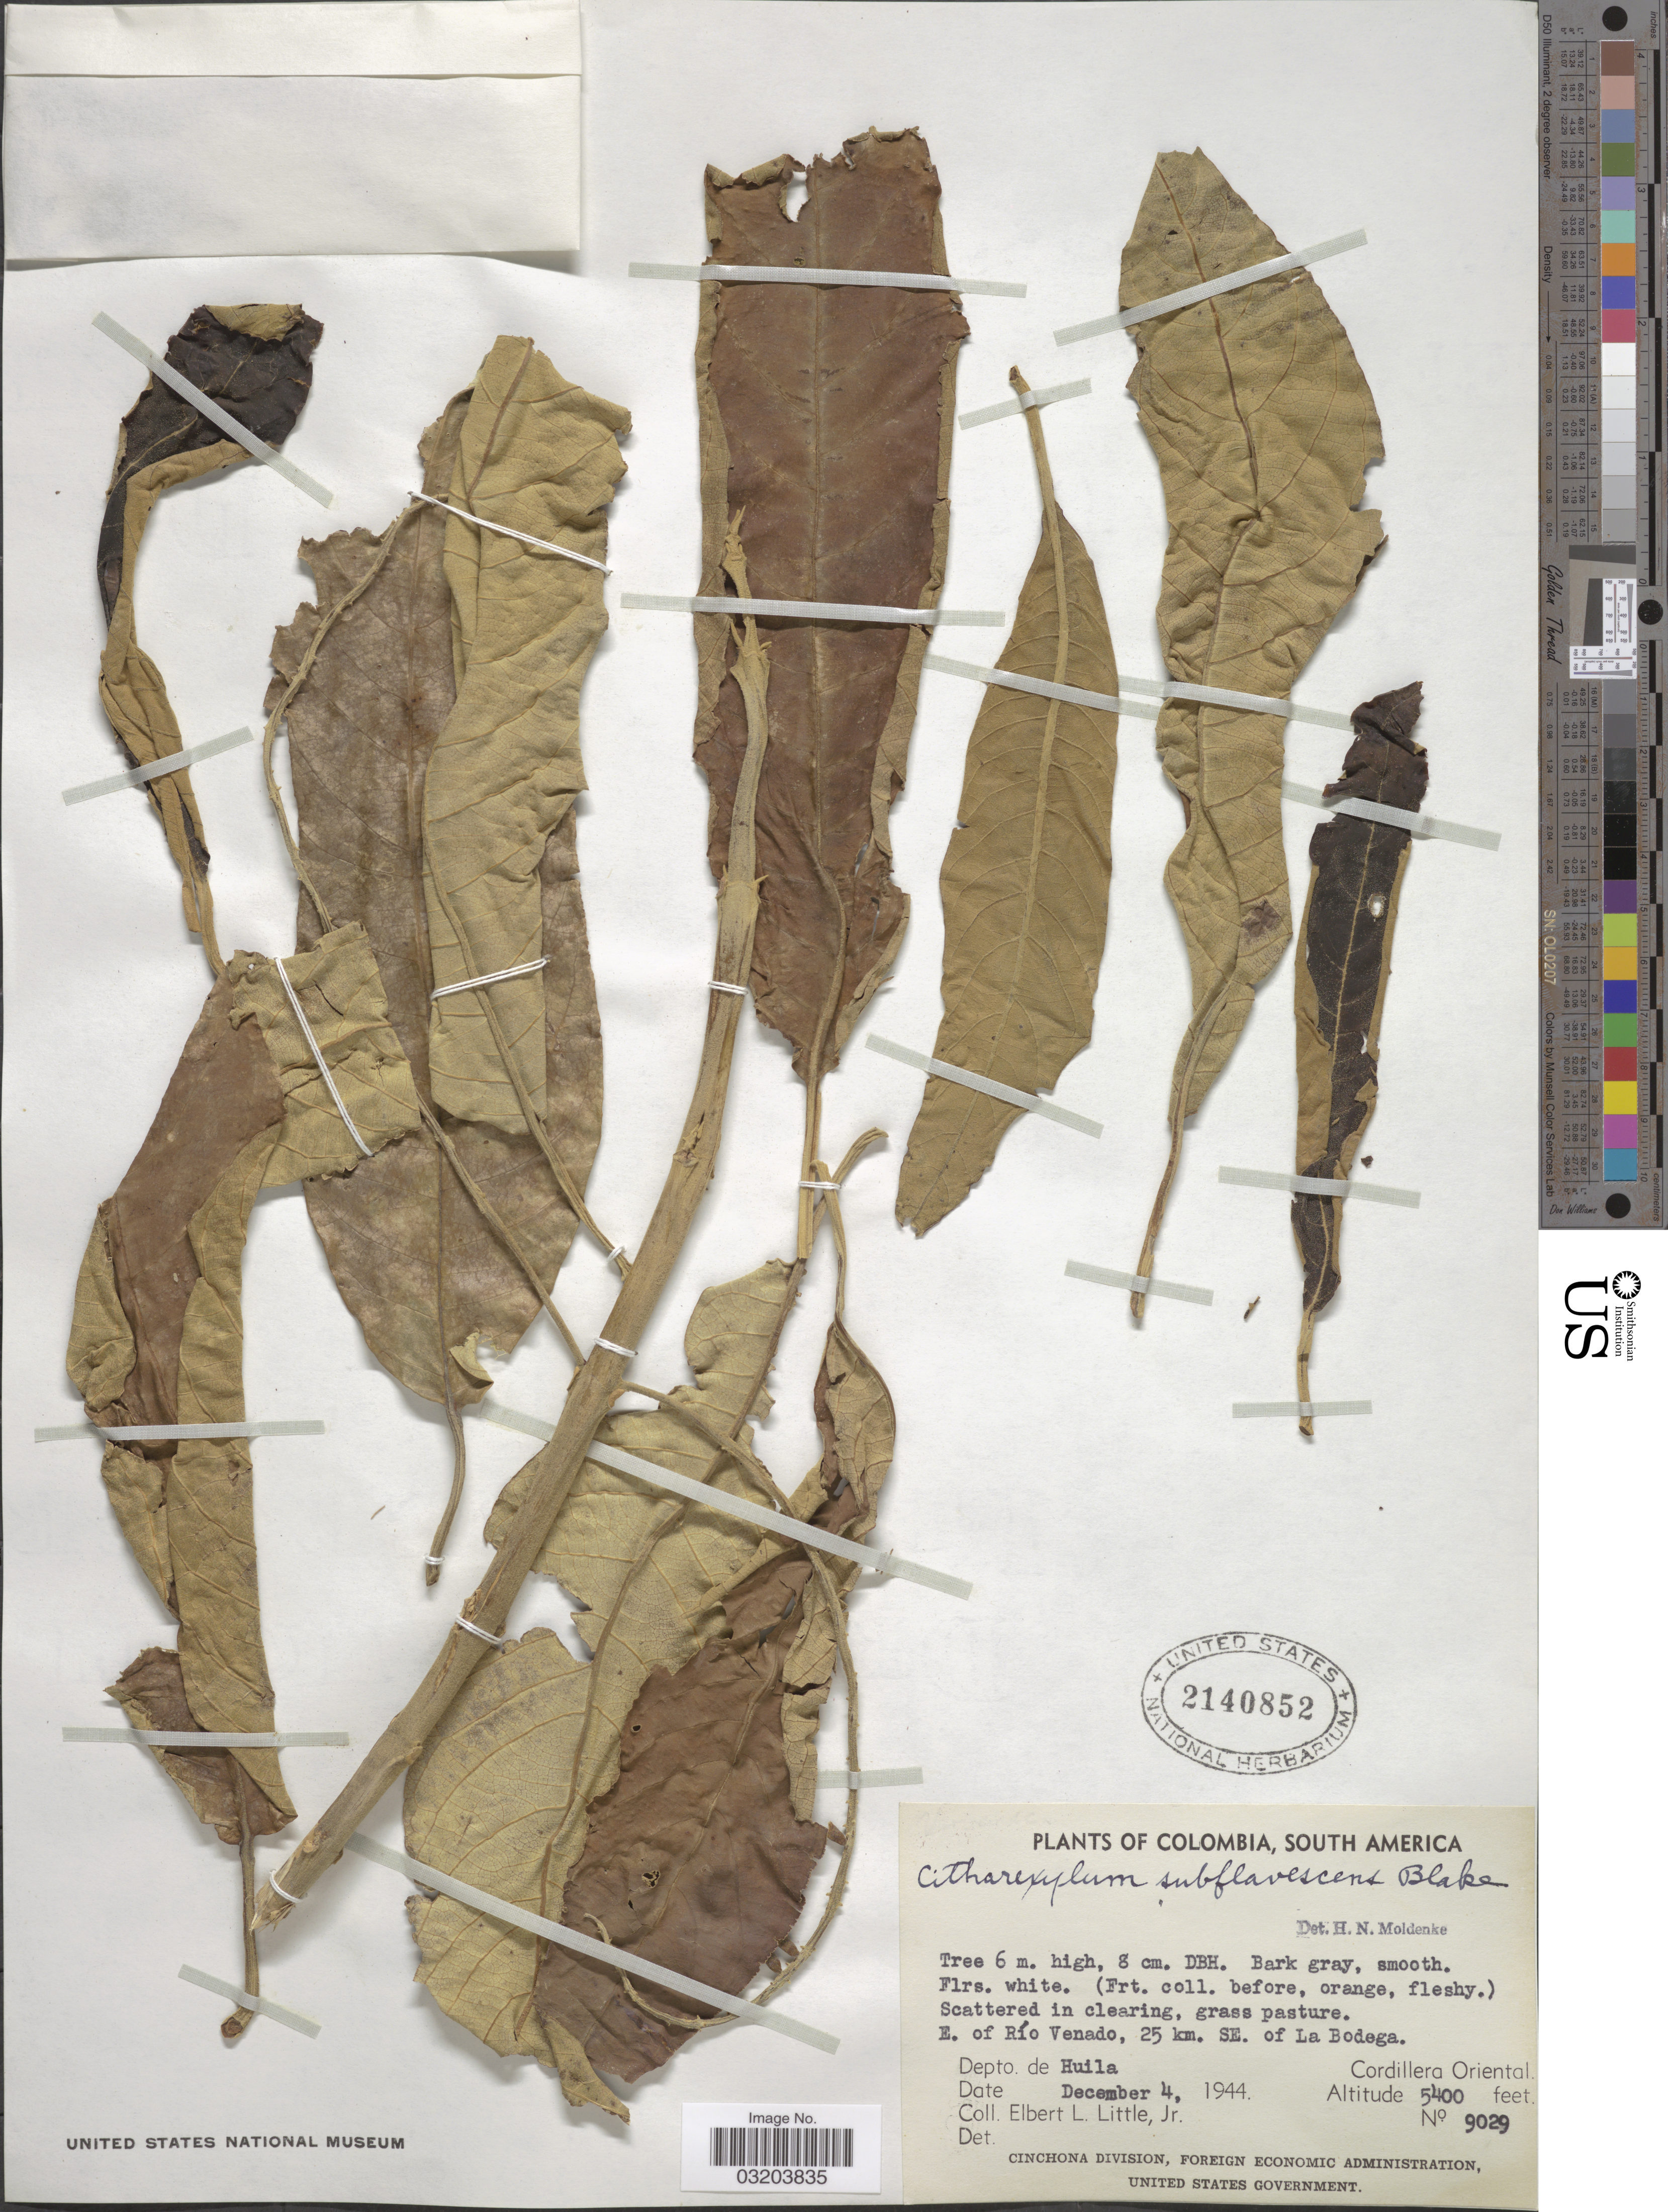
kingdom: Plantae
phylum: Tracheophyta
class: Magnoliopsida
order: Lamiales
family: Verbenaceae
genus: Citharexylum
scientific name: Citharexylum subflavescens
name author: S.F. Blake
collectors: E. L. Little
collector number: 9029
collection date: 1944-12-04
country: Colombia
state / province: Huila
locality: E. of Río Venado, 25 km.SE. of La Bodega. Depto. de Huila. Cordillera Oriental.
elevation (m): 1646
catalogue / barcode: US 2140852